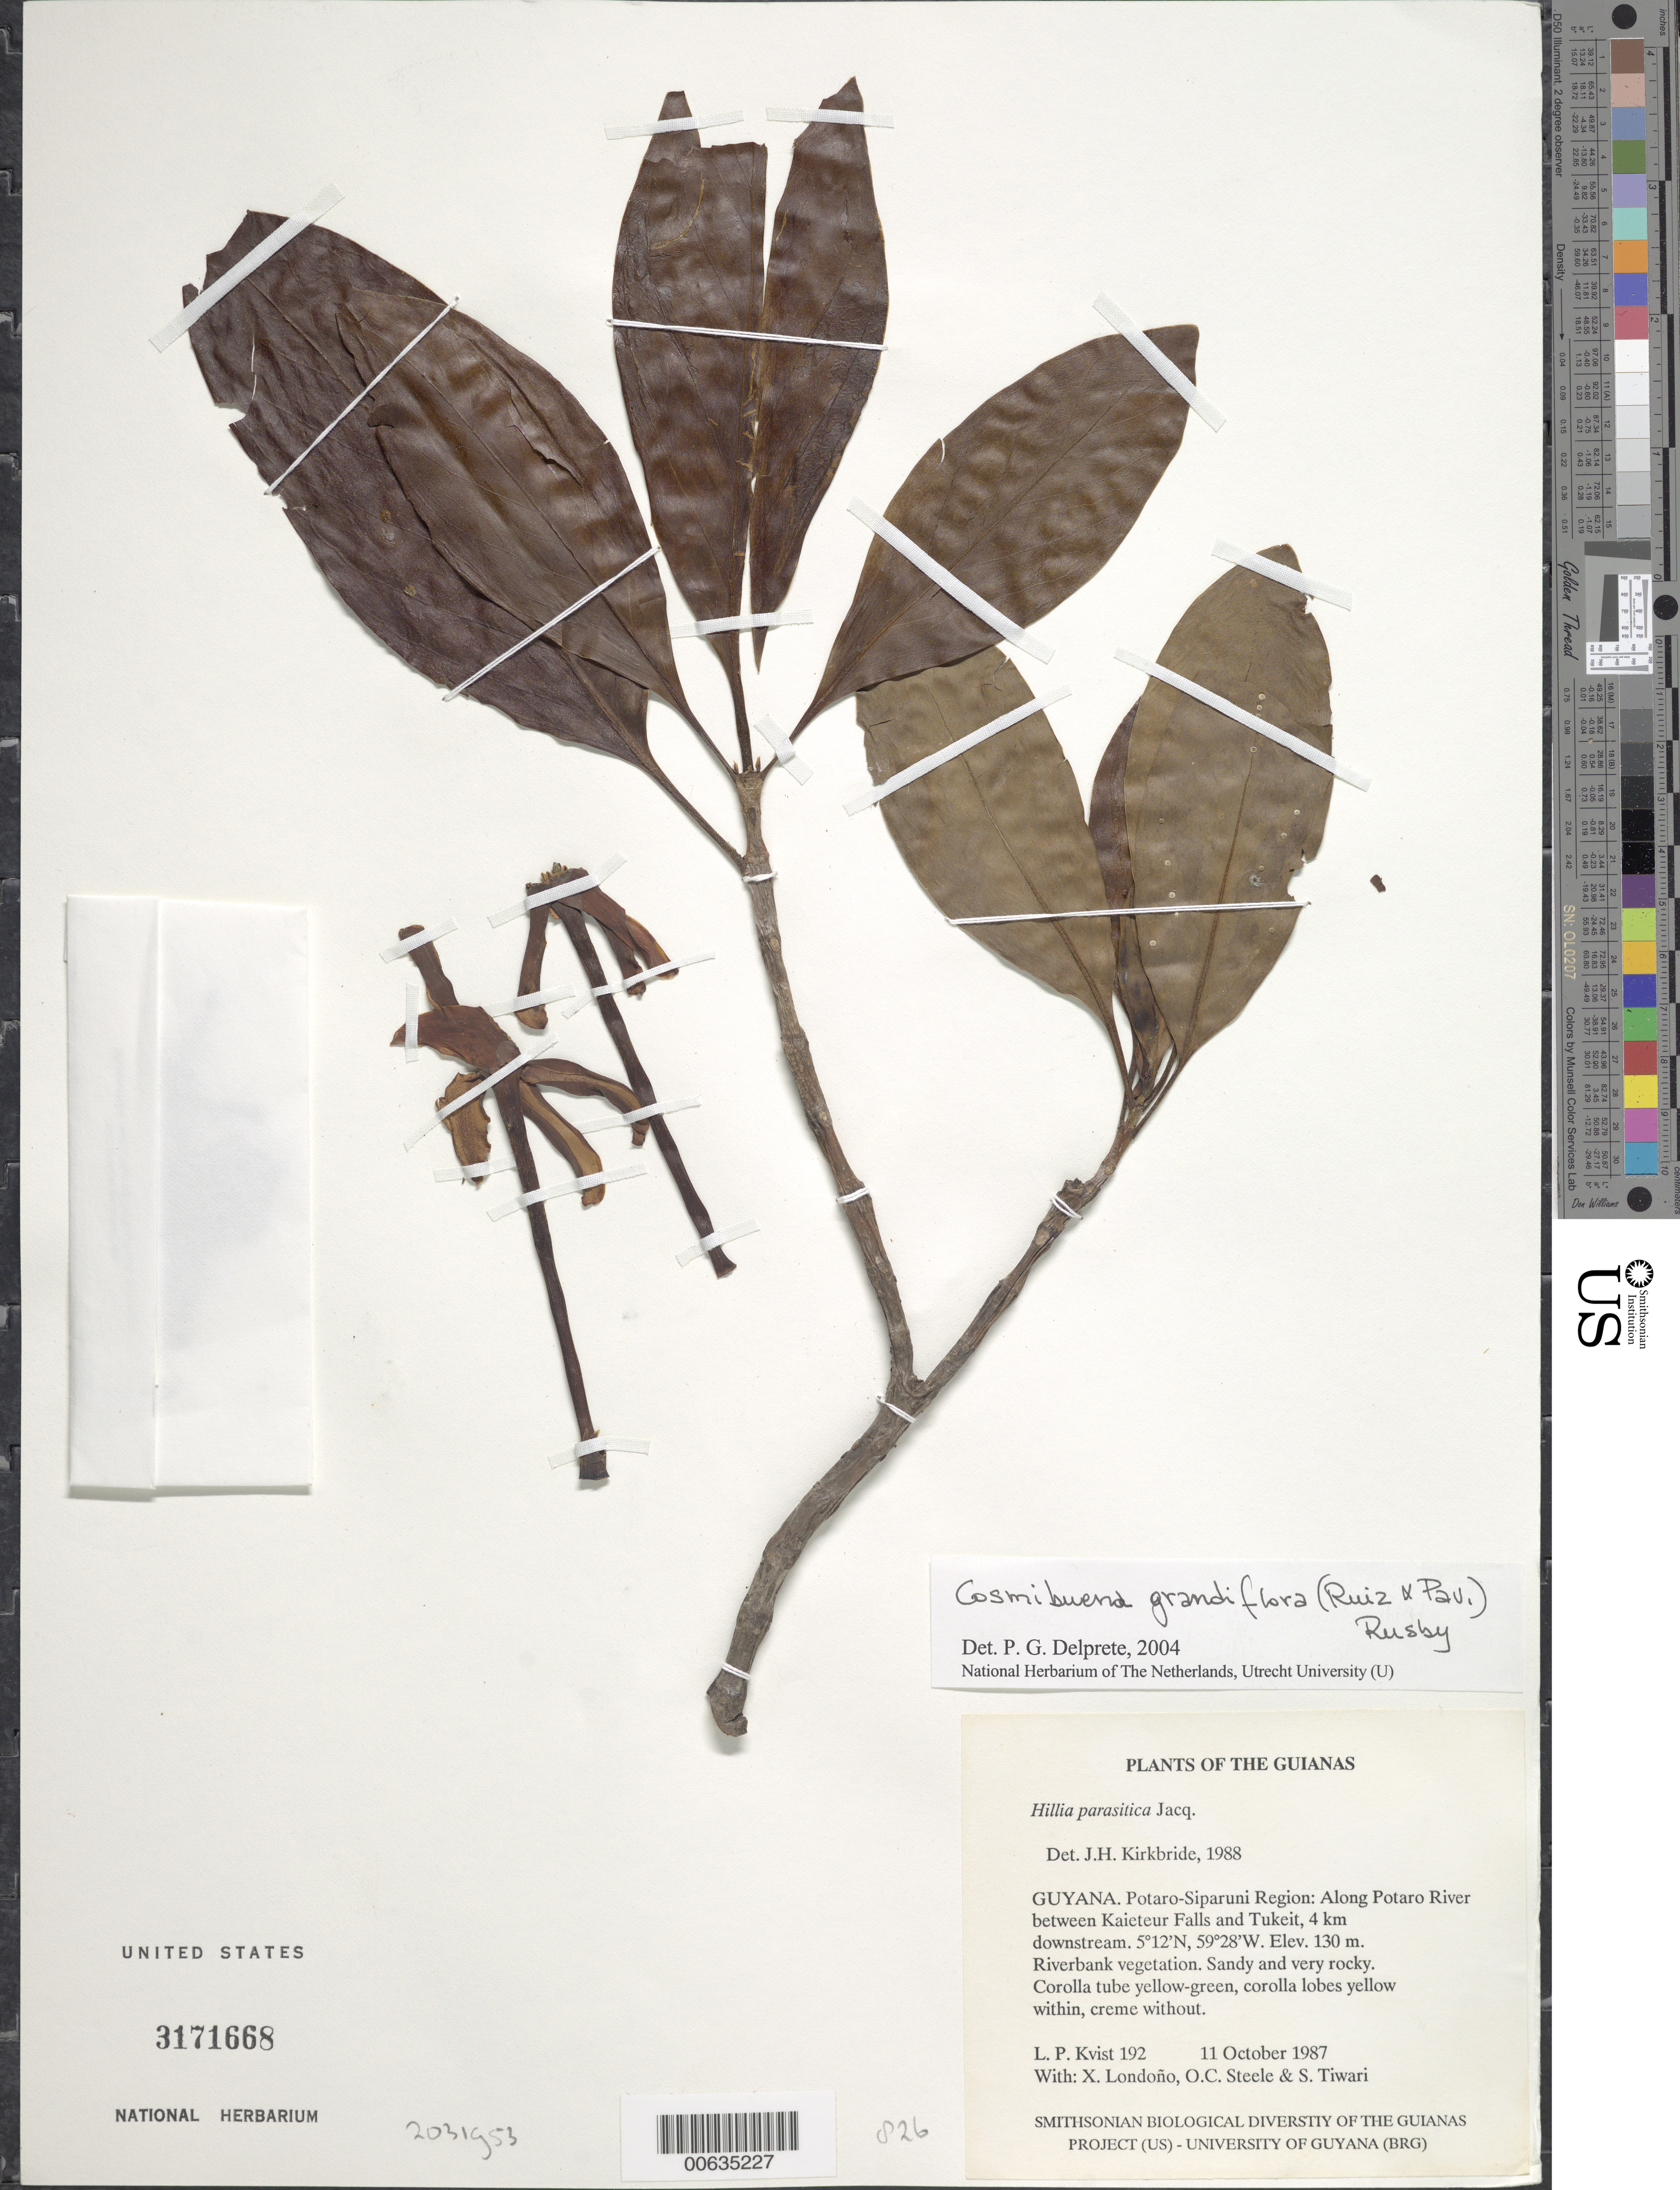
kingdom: Plantae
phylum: Tracheophyta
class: Magnoliopsida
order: Gentianales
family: Rubiaceae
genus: Cosmibuena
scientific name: Cosmibuena grandiflora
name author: (Rose & Pav.) Rusby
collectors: L. P. Kvist, X. Londoño, O. C. Steele & S. Tiwari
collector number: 192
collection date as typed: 11 October 1987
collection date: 1987-10-11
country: Guyana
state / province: Potaro-Siparuni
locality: Along Potaro River between Kaieteur Falls and Tukeit, 4 km downstream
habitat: Riverbank vegetation. Sandy and very rocky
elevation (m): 130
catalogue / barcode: US 3171668